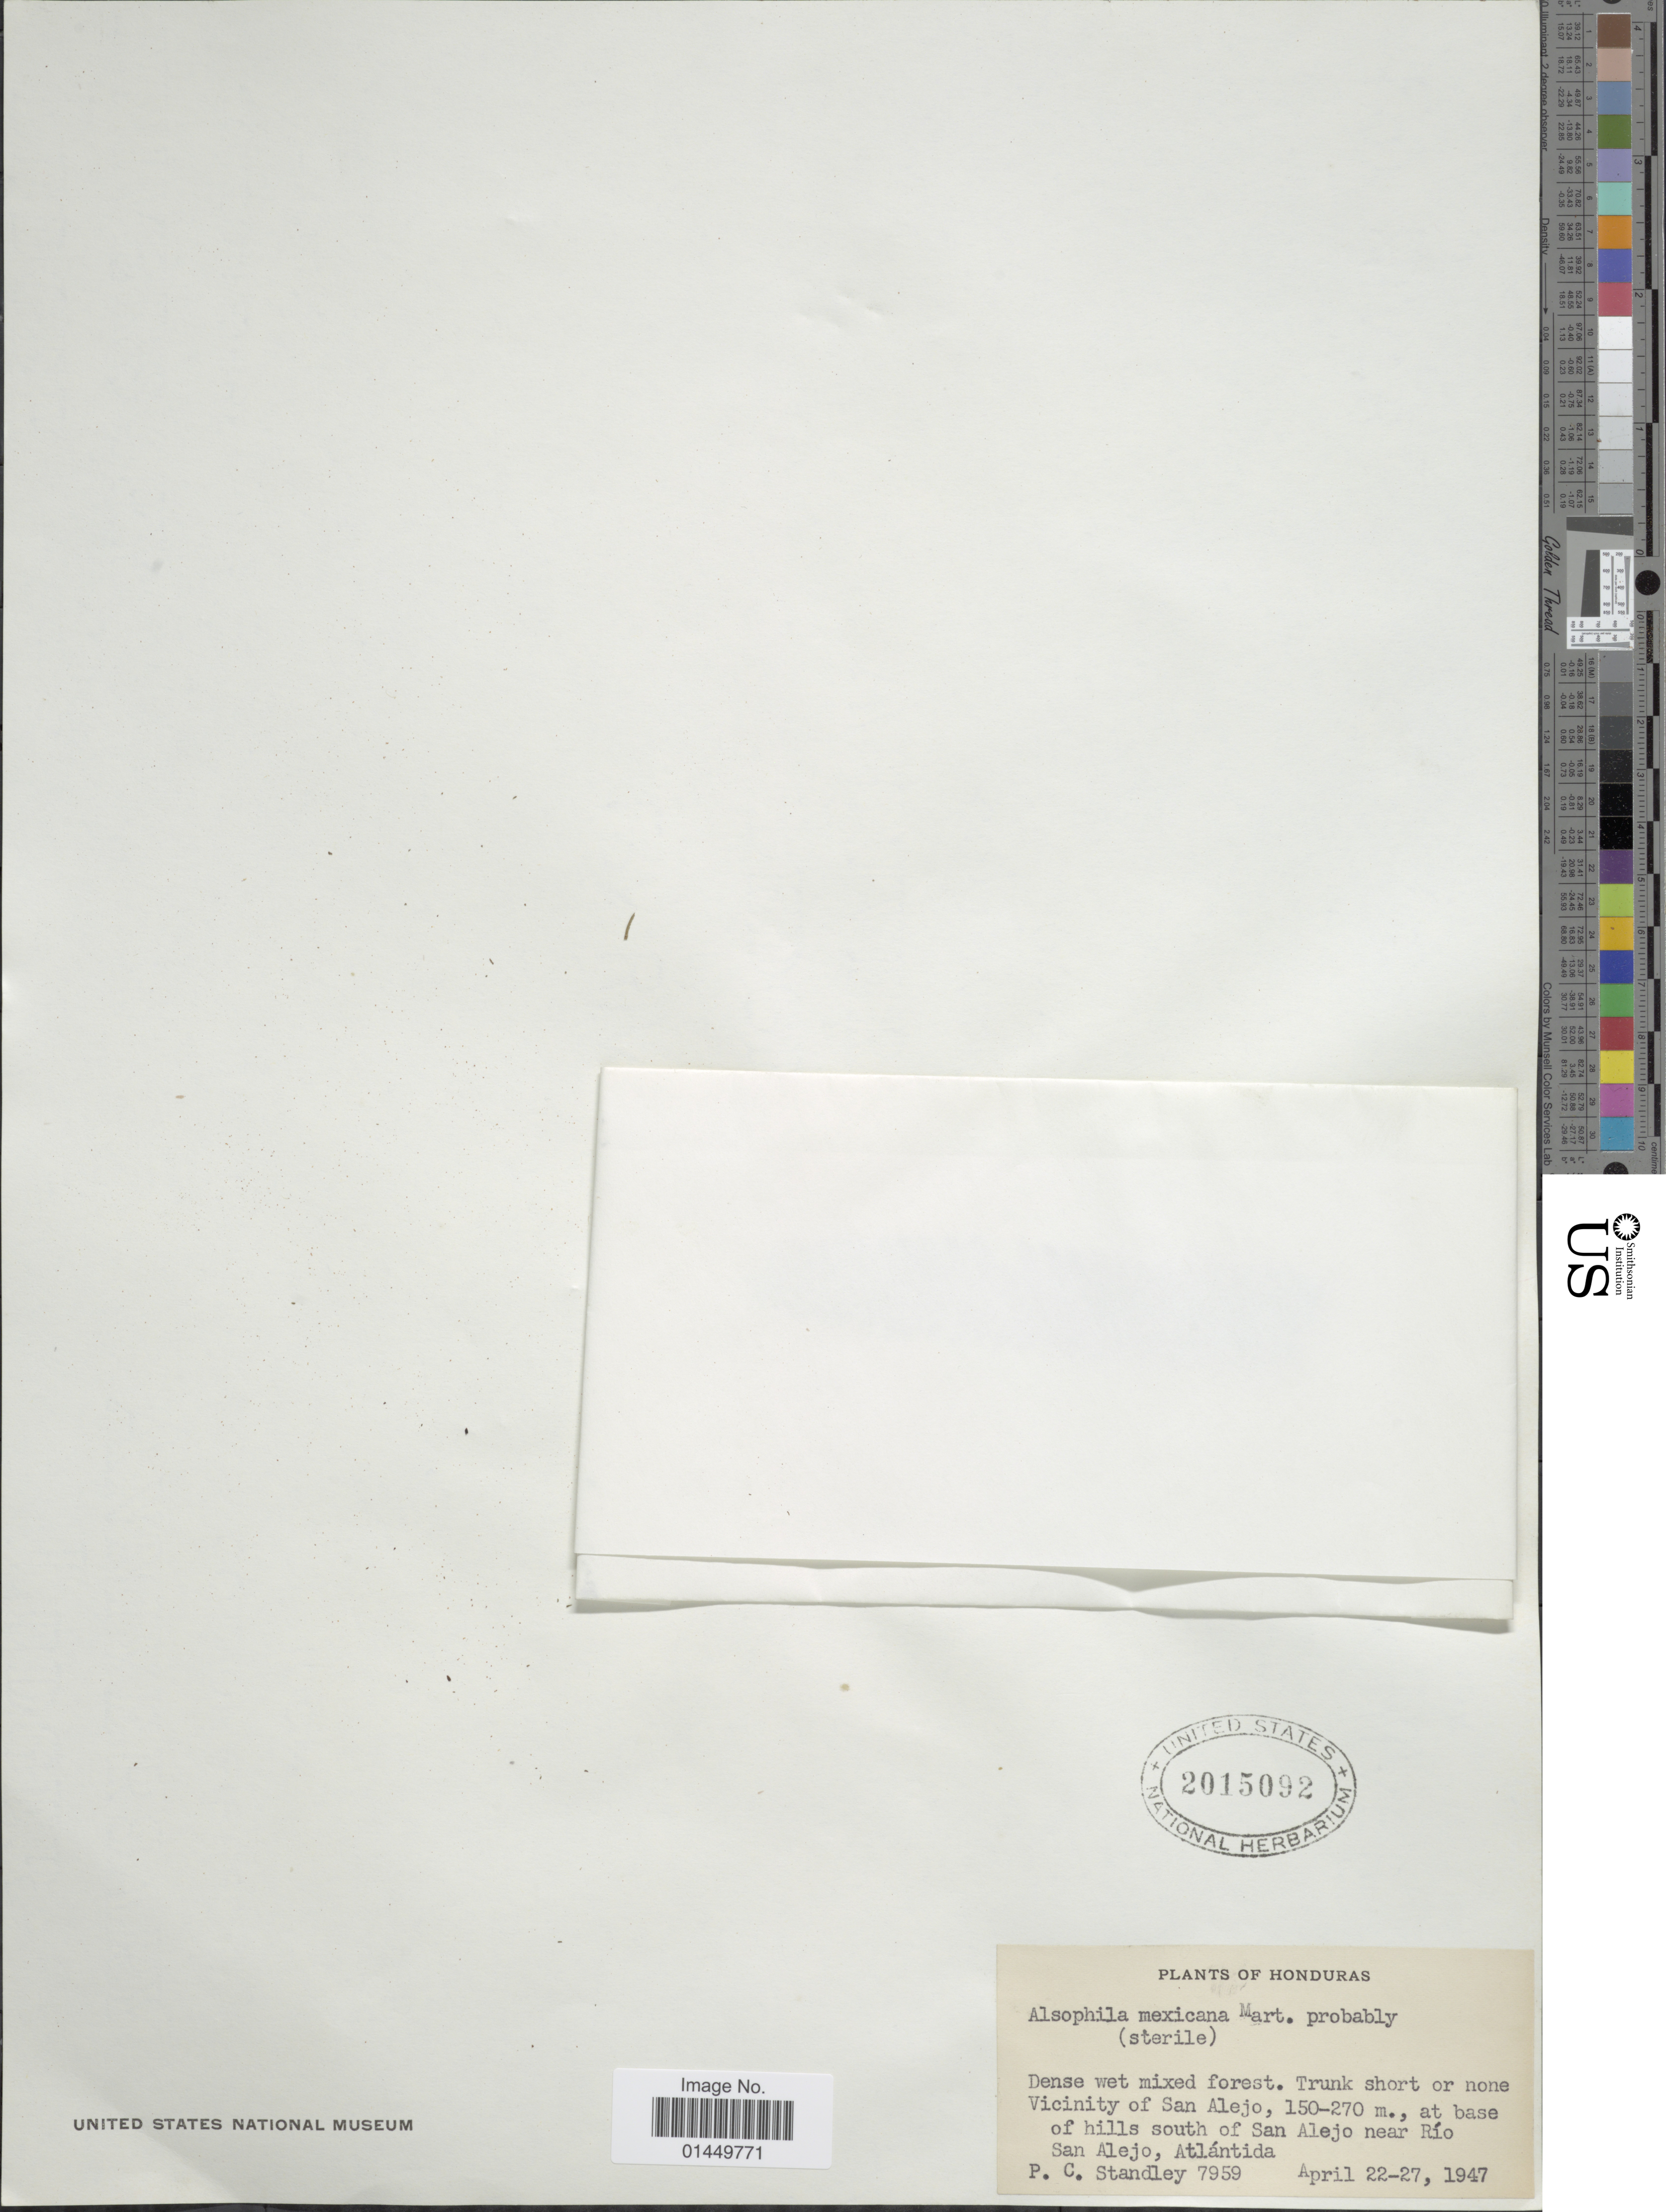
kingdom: Plantae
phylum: Tracheophyta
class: Polypodiopsida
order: Cyatheales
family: Cyatheaceae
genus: Cyathea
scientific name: Cyathea valdecrenata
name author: Domin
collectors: P. C. Standley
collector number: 7959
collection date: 1947-04-22/1947-04-27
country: Honduras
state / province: Atlántida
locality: Vicinity of San Alejo, at base of hills south of San Alejo near Rio San Alejo, Atlantida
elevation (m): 150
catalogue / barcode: US 2015092